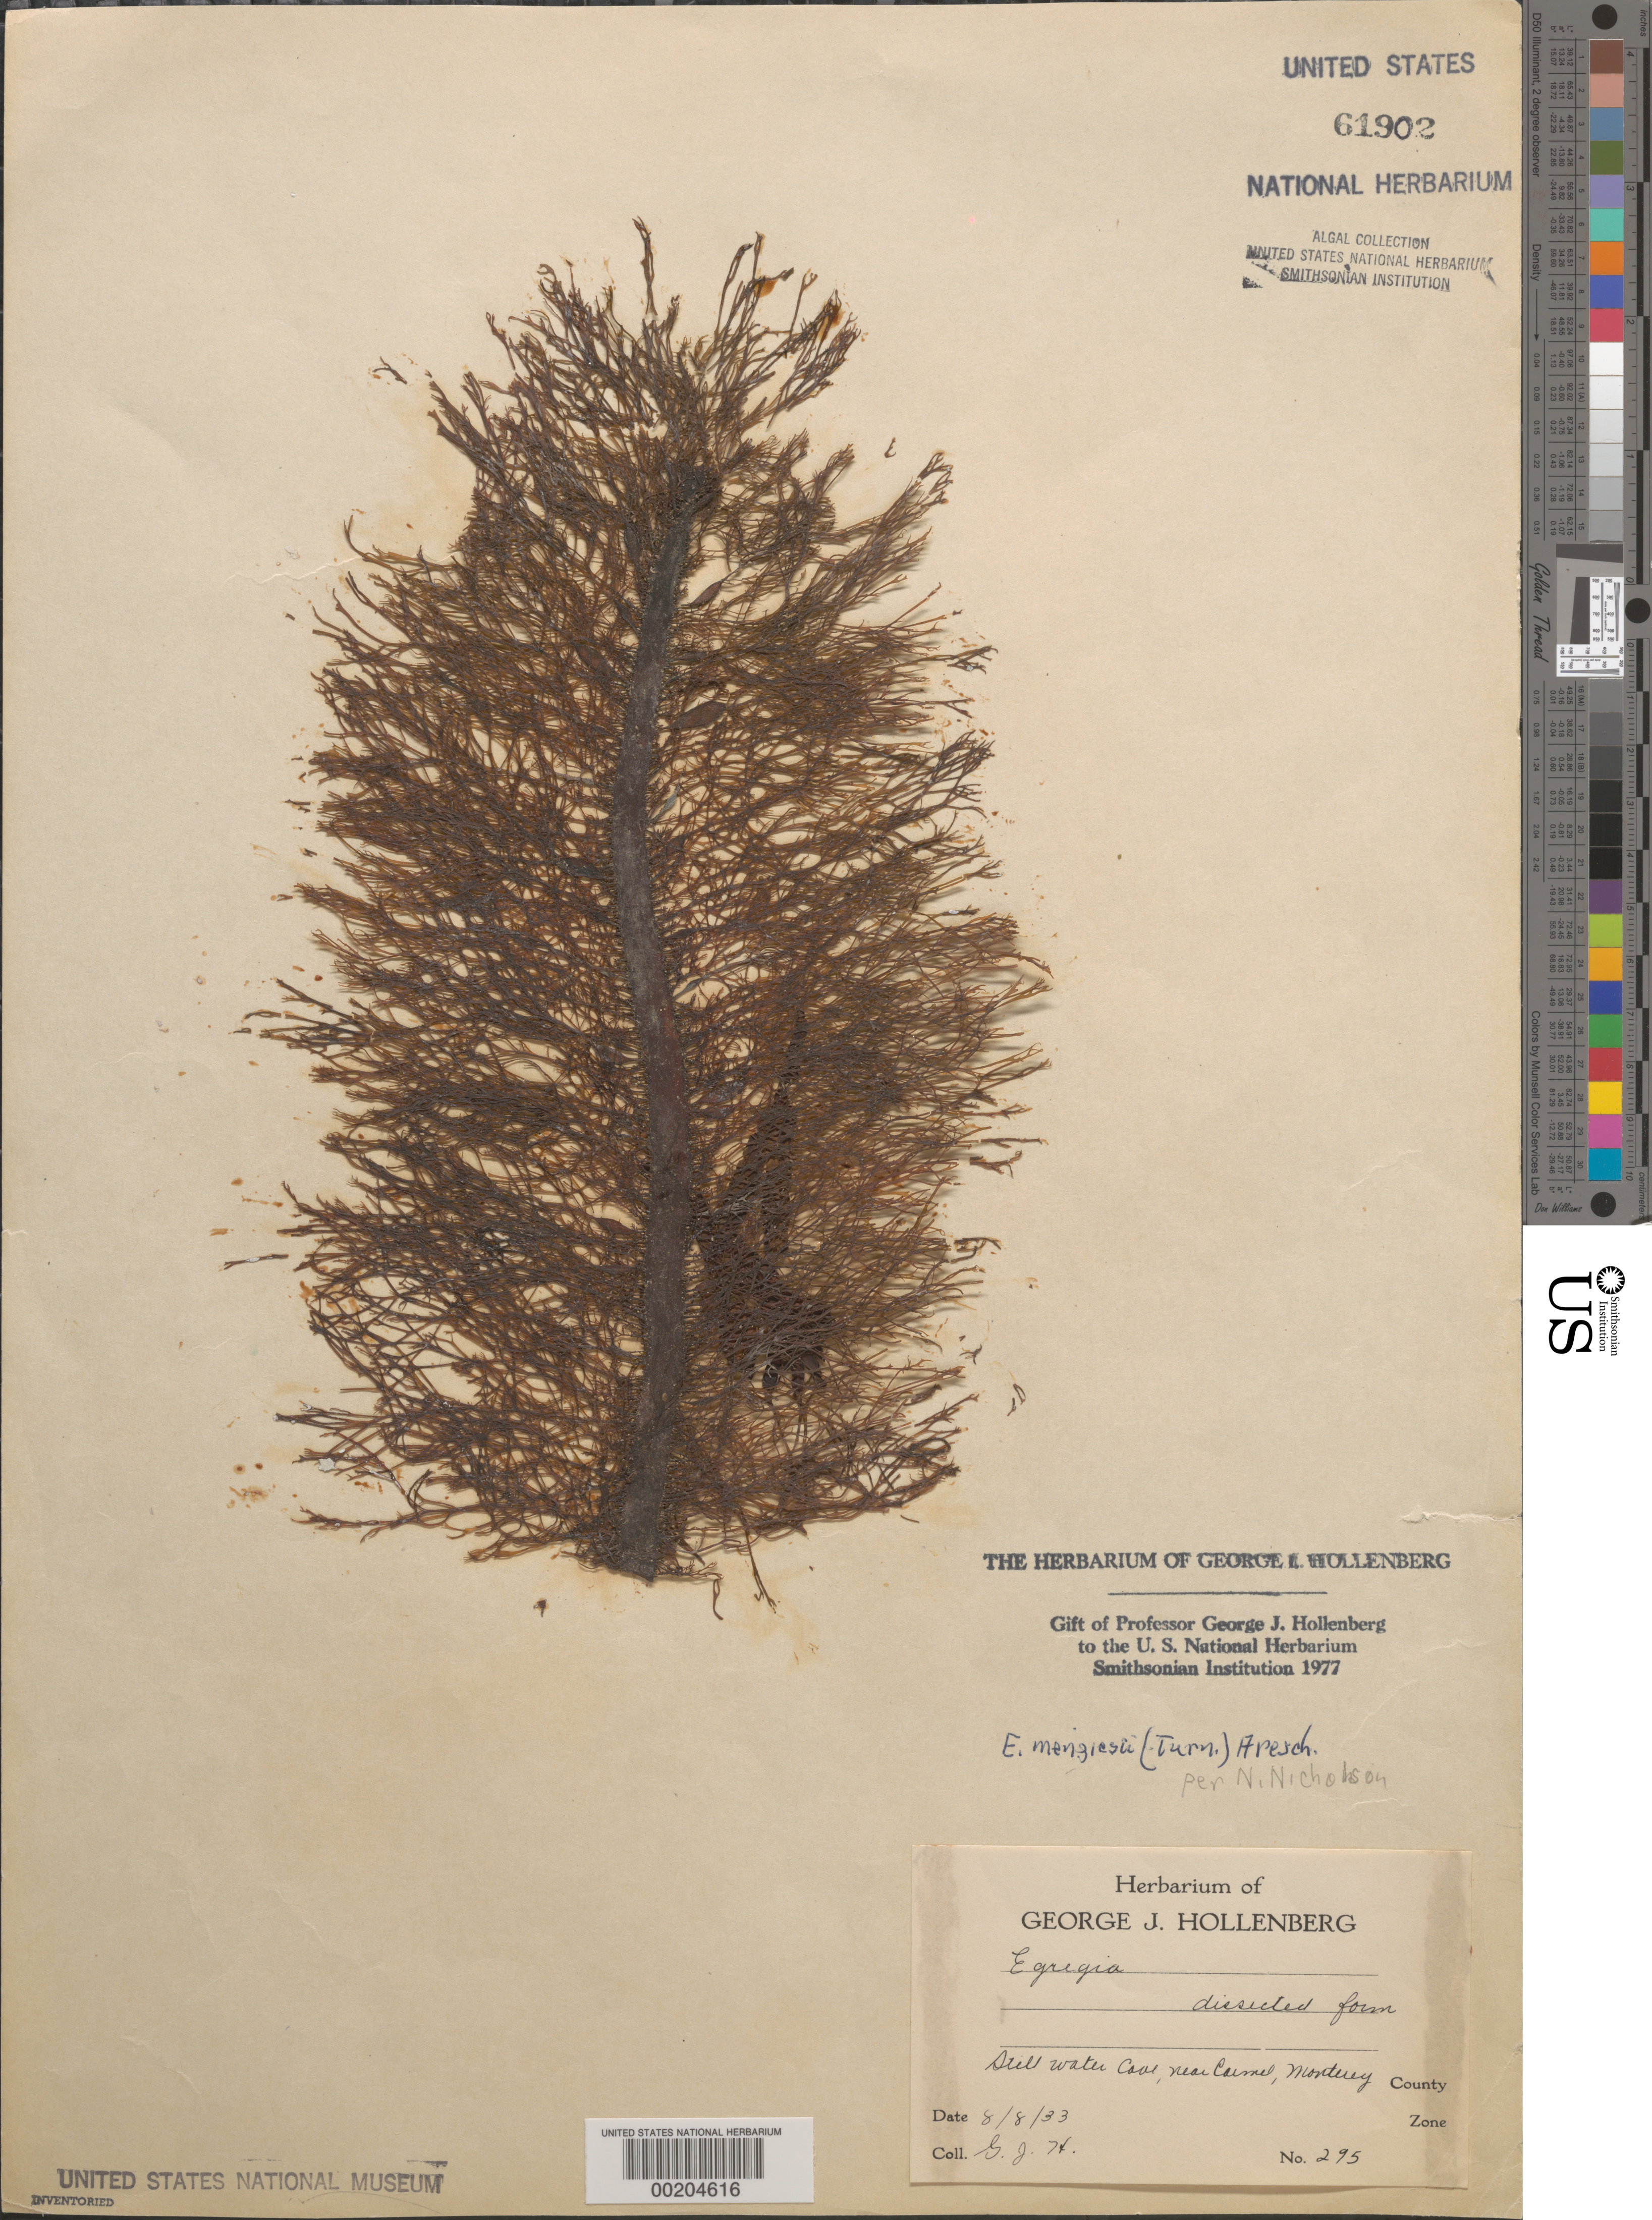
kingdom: Chromista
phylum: Ochrophyta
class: Phaeophyceae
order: Laminariales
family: Lessoniaceae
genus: Egregia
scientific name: Egregia menziesii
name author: (Turner) Aresch.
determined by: Nicholson, Nancy L.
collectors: G. Hollenberg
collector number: GJH 295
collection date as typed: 08 Aug 1933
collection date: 1933-08-08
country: United States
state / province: California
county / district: Monterey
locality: Stillwater Cove, near Carmel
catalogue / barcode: US 61902